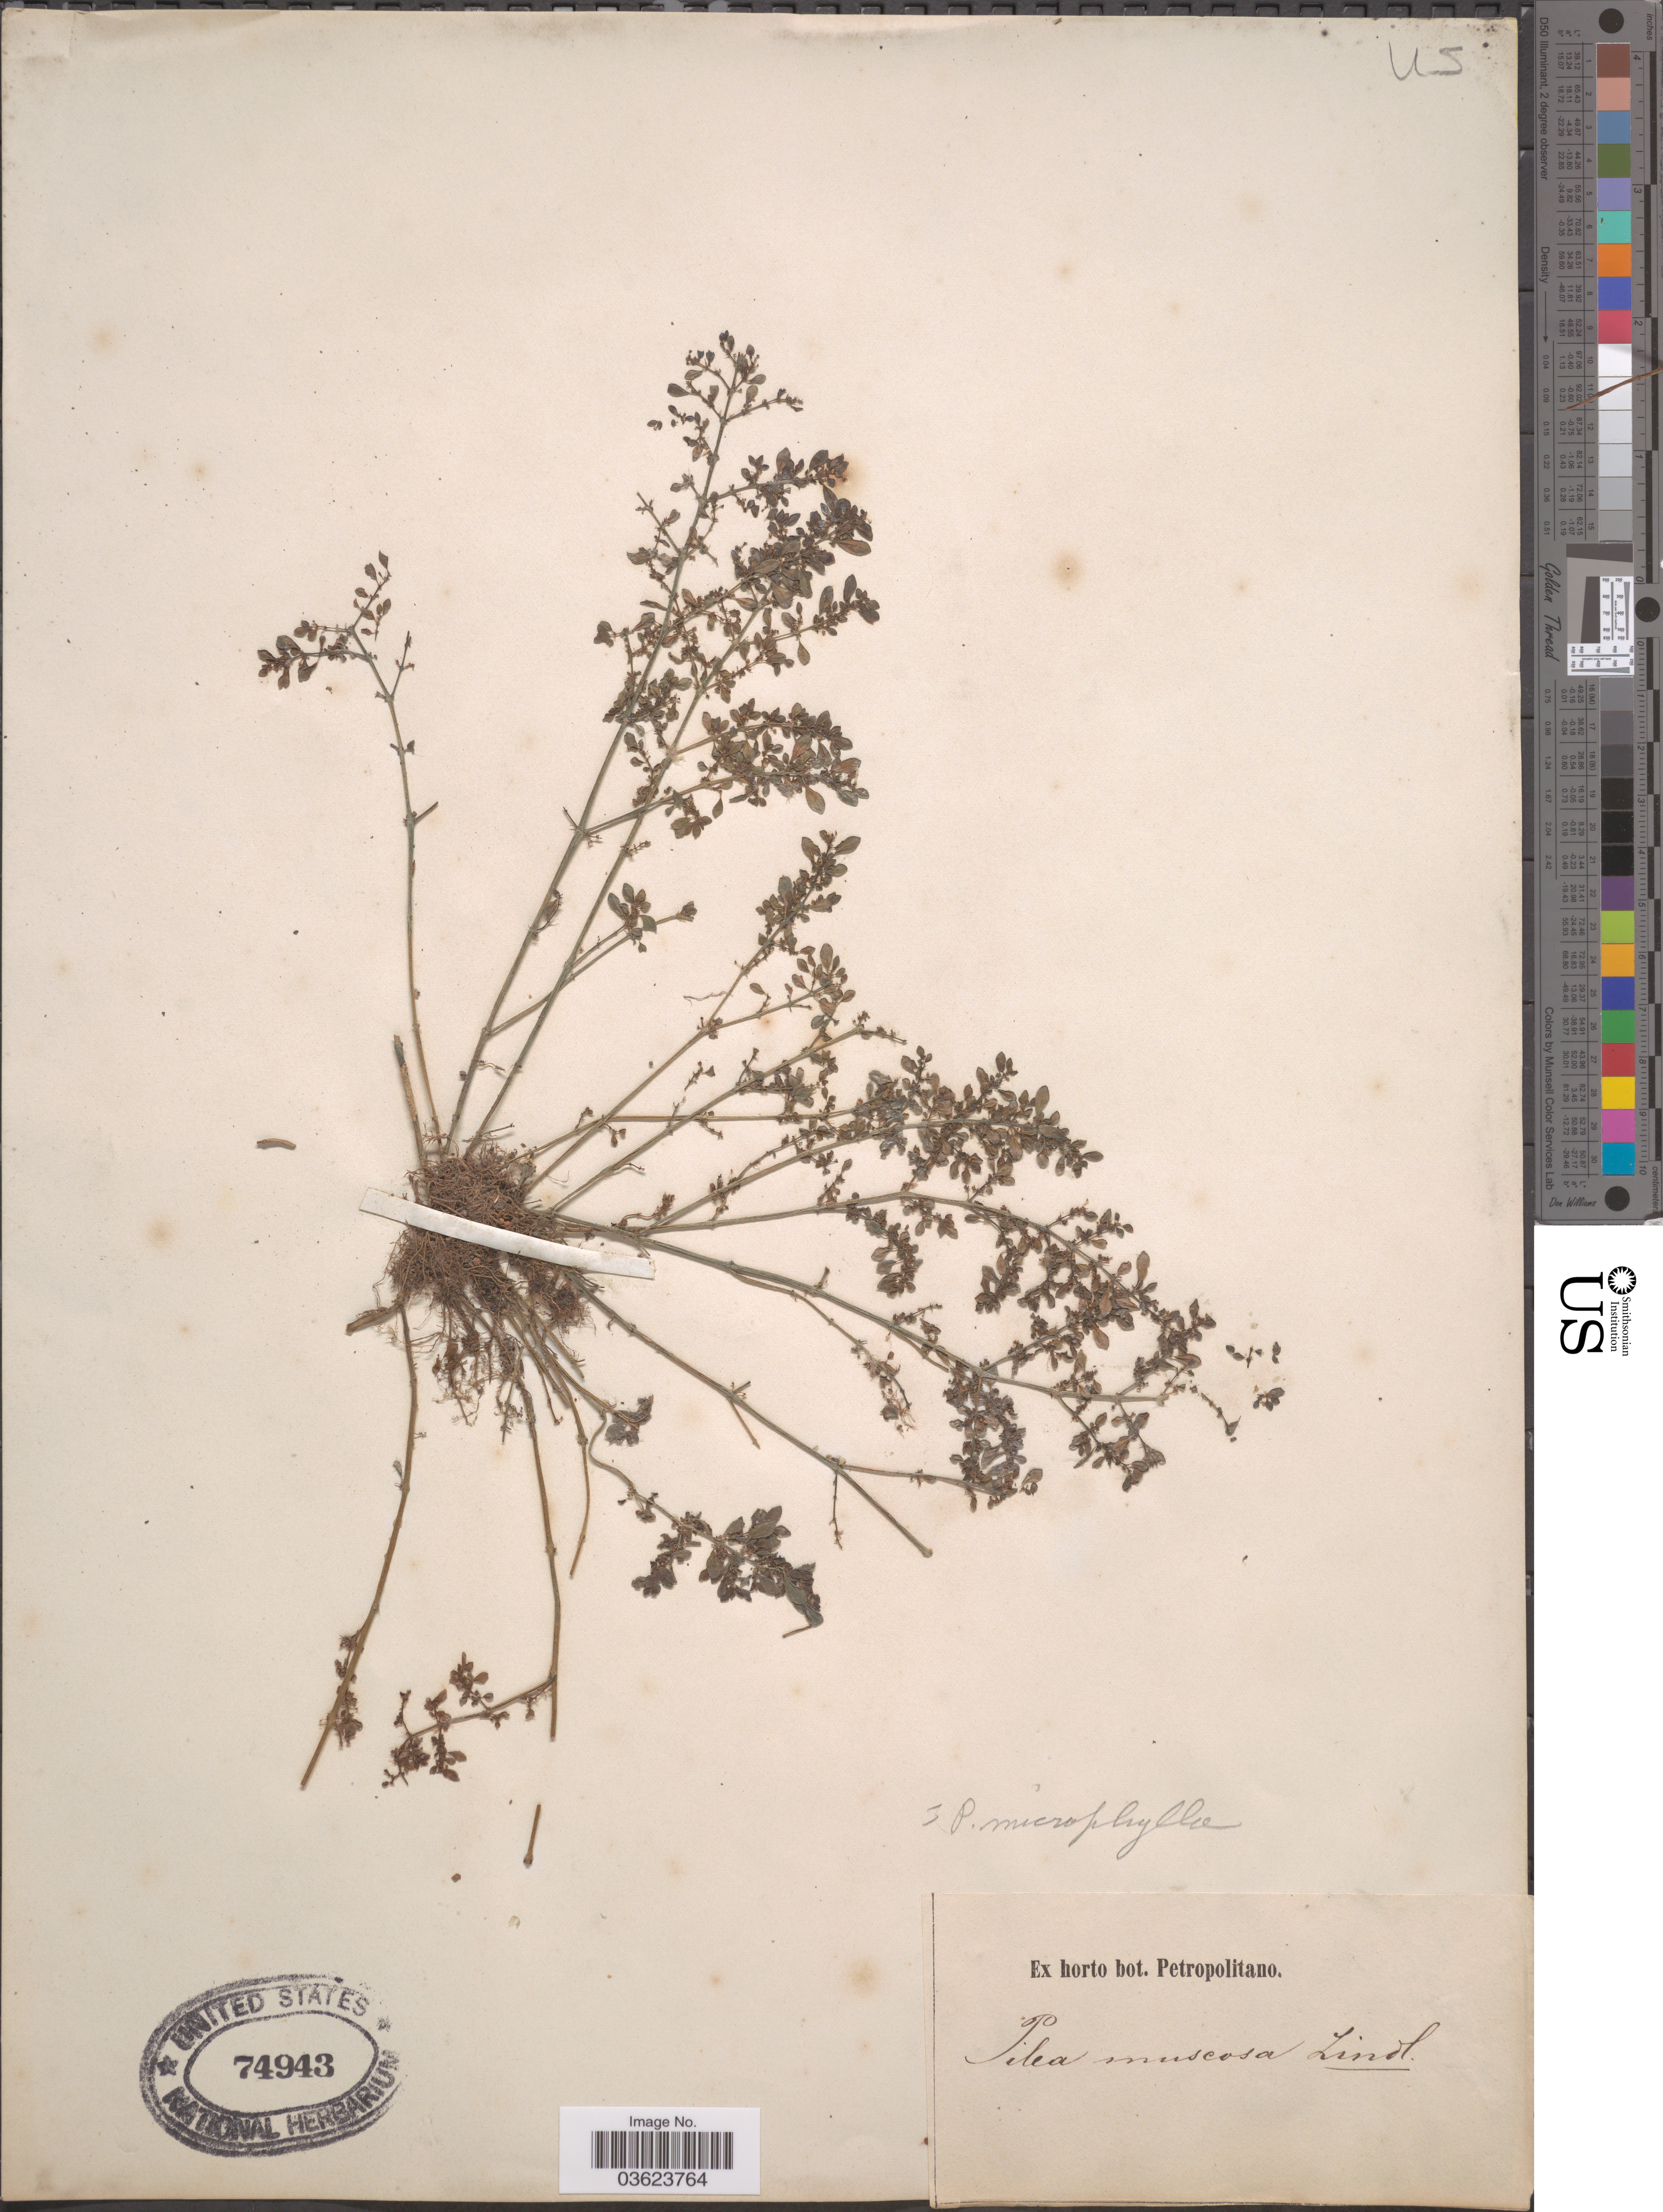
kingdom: Plantae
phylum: Tracheophyta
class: Magnoliopsida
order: Rosales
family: Urticaceae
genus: Pilea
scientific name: Pilea microphylla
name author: (L.) Liebm.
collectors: ex Horto Bot. Petropolitano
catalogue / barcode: US 74943